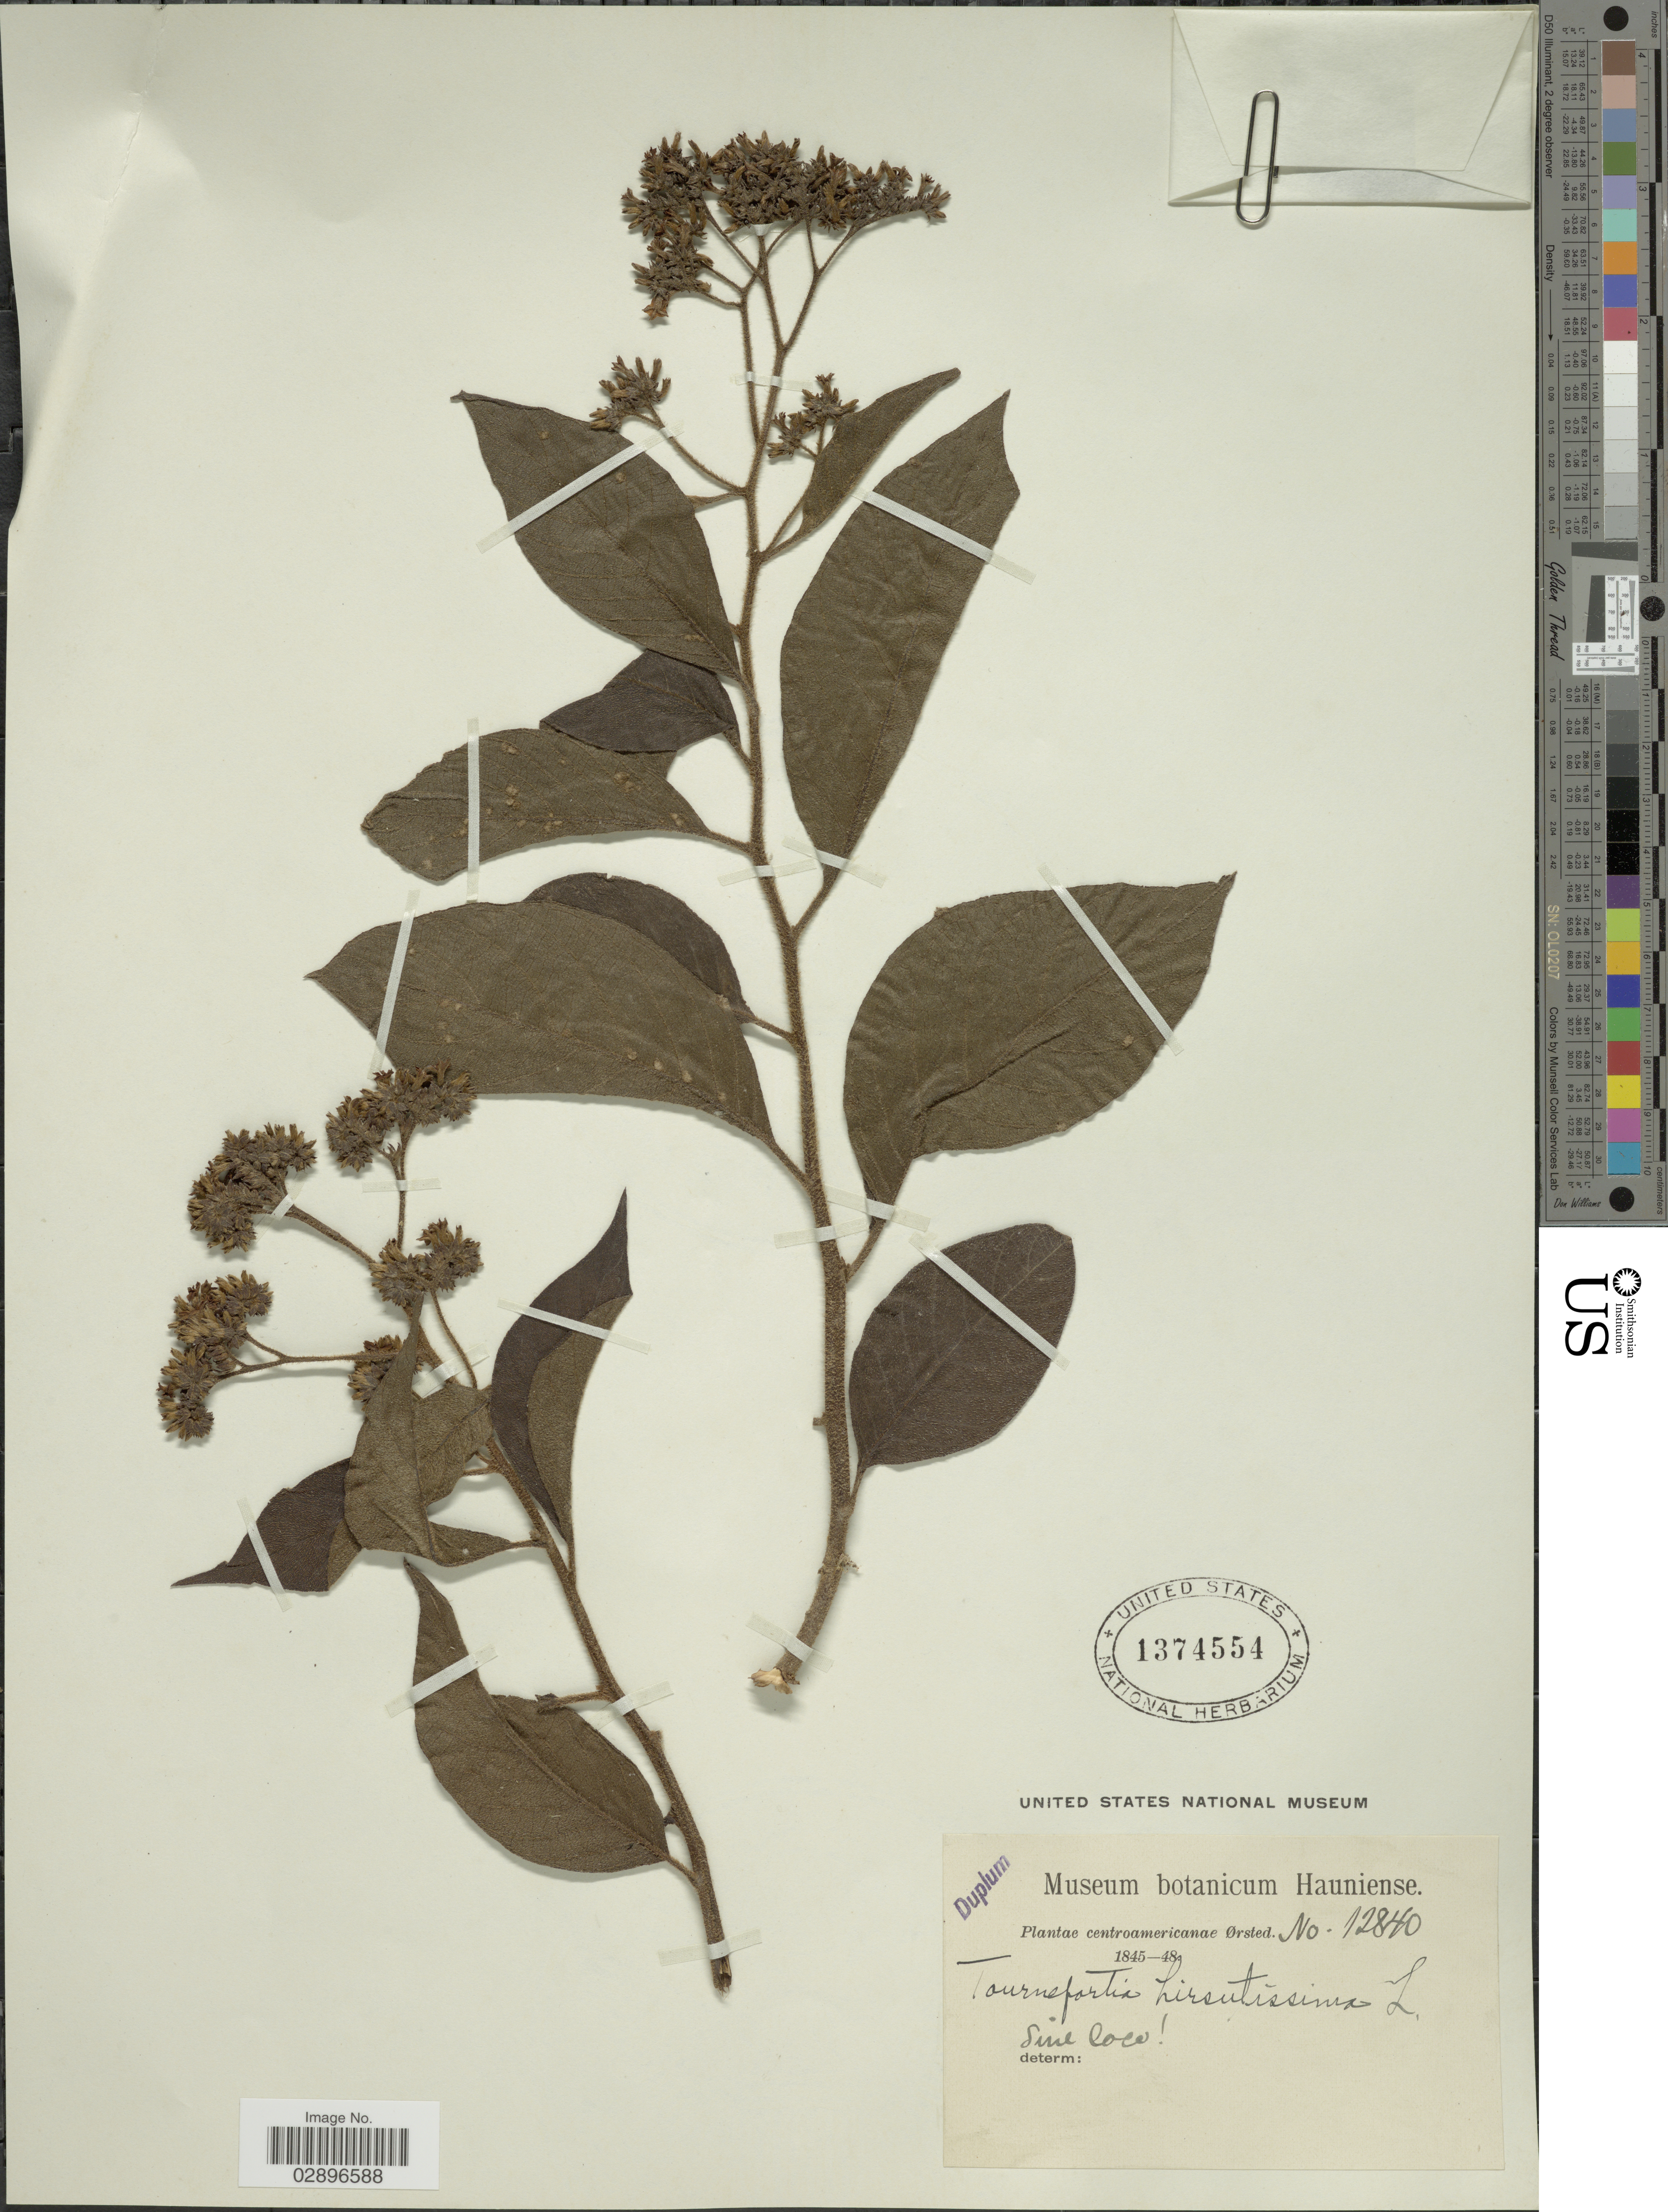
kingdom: Plantae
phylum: Tracheophyta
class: Magnoliopsida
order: Boraginales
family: Heliotropiaceae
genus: Tournefortia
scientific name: Tournefortia hirsutissima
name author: L.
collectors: Ørsted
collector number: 12840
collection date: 1845/1848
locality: Centroamericanae.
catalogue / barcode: US 1374554